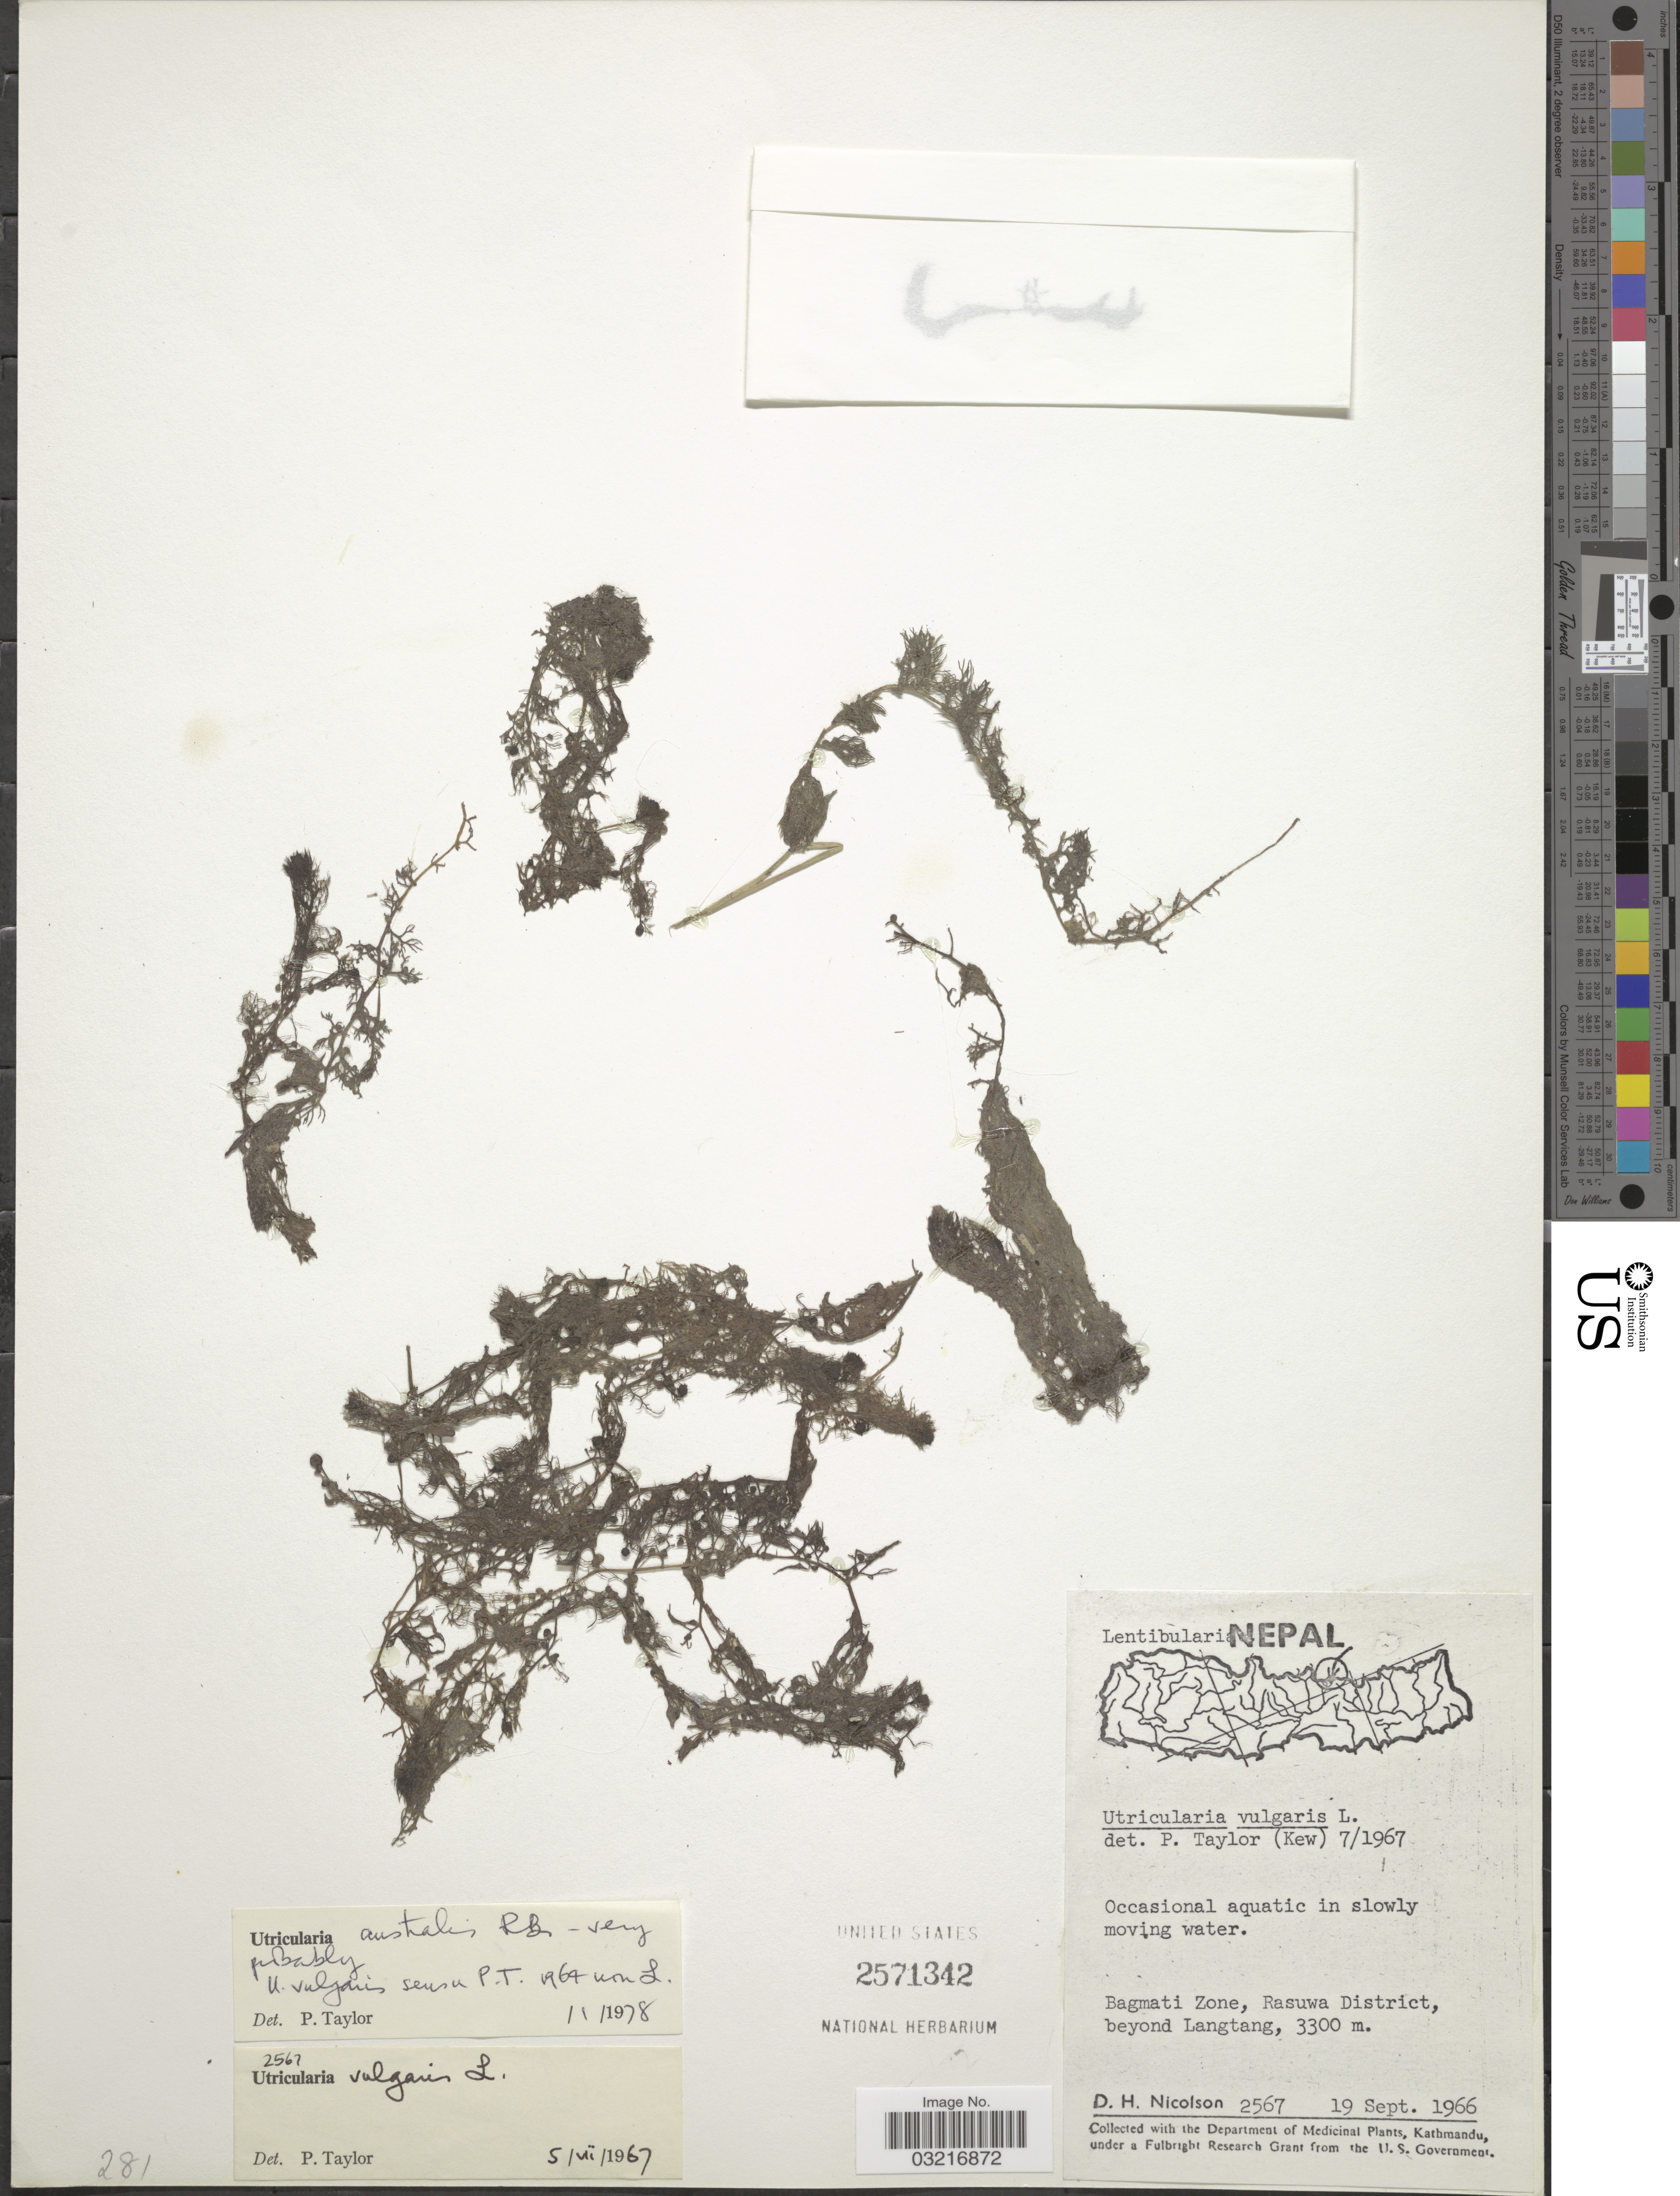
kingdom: Plantae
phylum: Tracheophyta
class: Magnoliopsida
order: Lamiales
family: Lentibulariaceae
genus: Utricularia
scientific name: Utricularia australis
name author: R. Br.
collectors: D. H. Nicolson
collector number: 2567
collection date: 1966-09-19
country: Nepal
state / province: Bagmati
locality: Bagmati Zone, Rasuwa District beyond Langtang.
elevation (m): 3300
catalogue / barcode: US 2571342